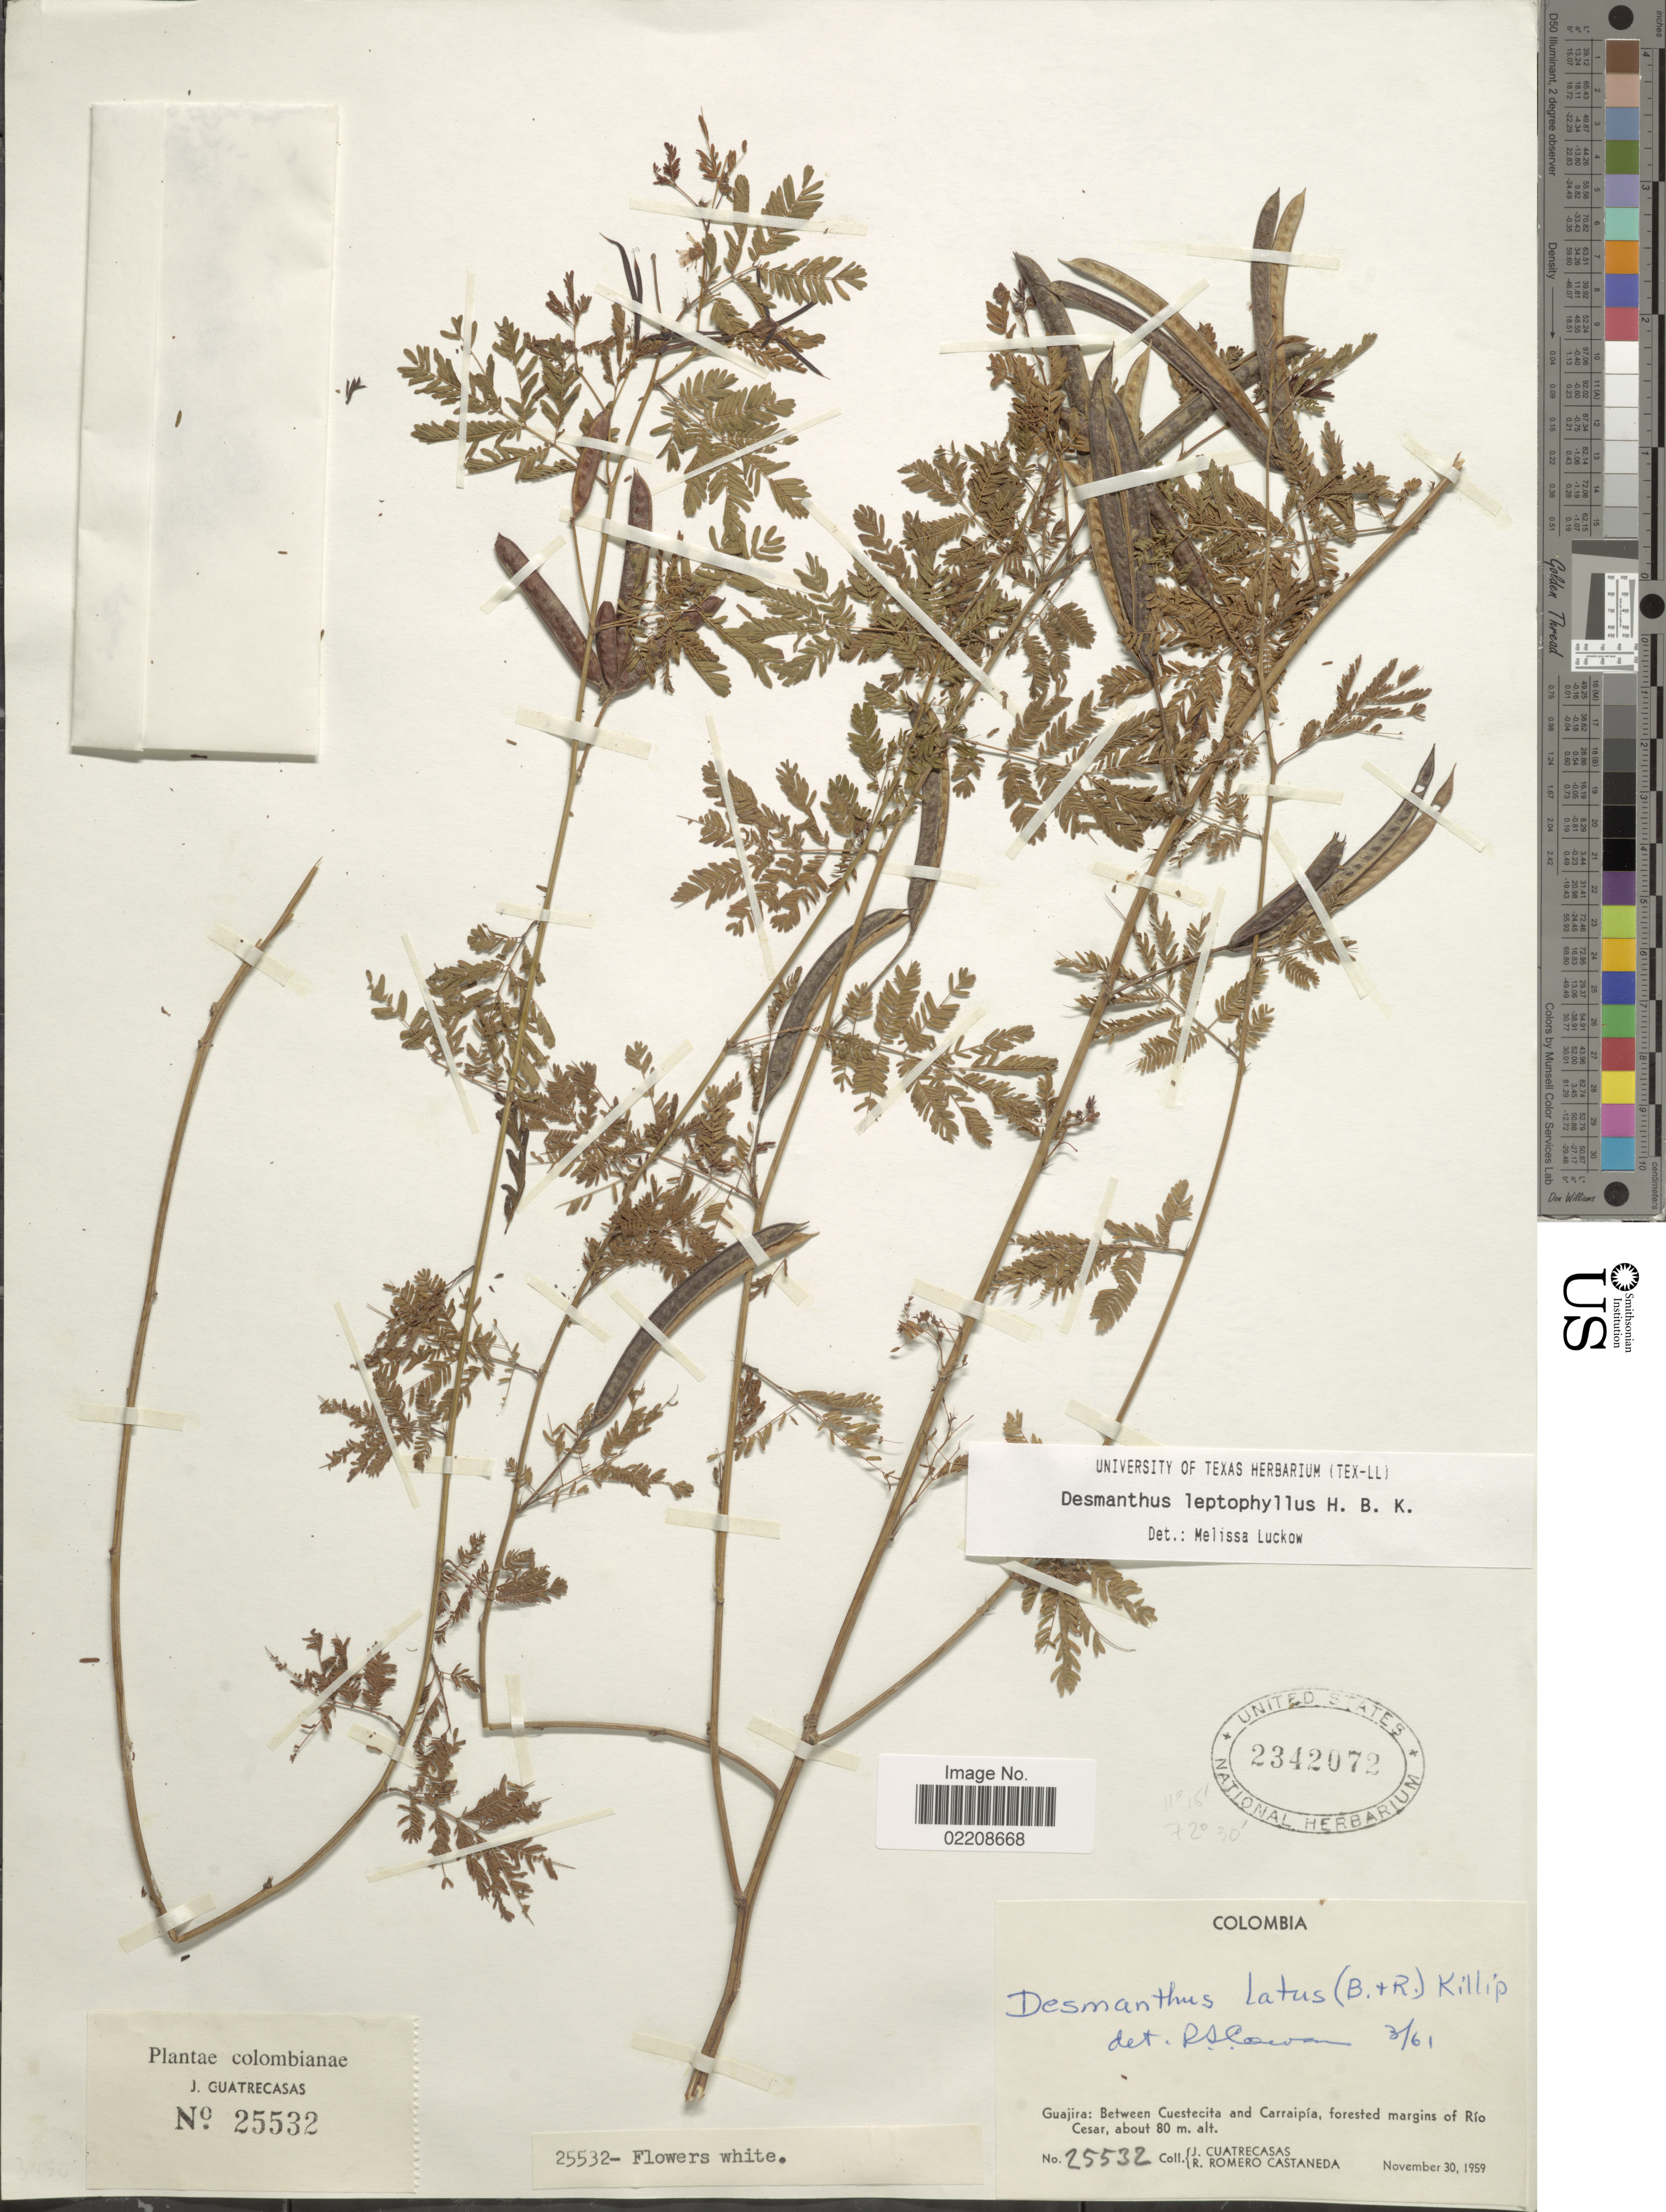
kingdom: Plantae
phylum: Tracheophyta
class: Magnoliopsida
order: Fabales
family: Fabaceae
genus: Desmanthus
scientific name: Desmanthus leptophyllus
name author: Kunth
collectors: J. Cuatrecasas & R. Romero Castañeda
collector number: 25532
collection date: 1959-11-30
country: Colombia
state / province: La Guajira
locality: Guajira: Between Cuestecita and Carraipía, forested margins of Río Cesar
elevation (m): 80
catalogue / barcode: US 2342072